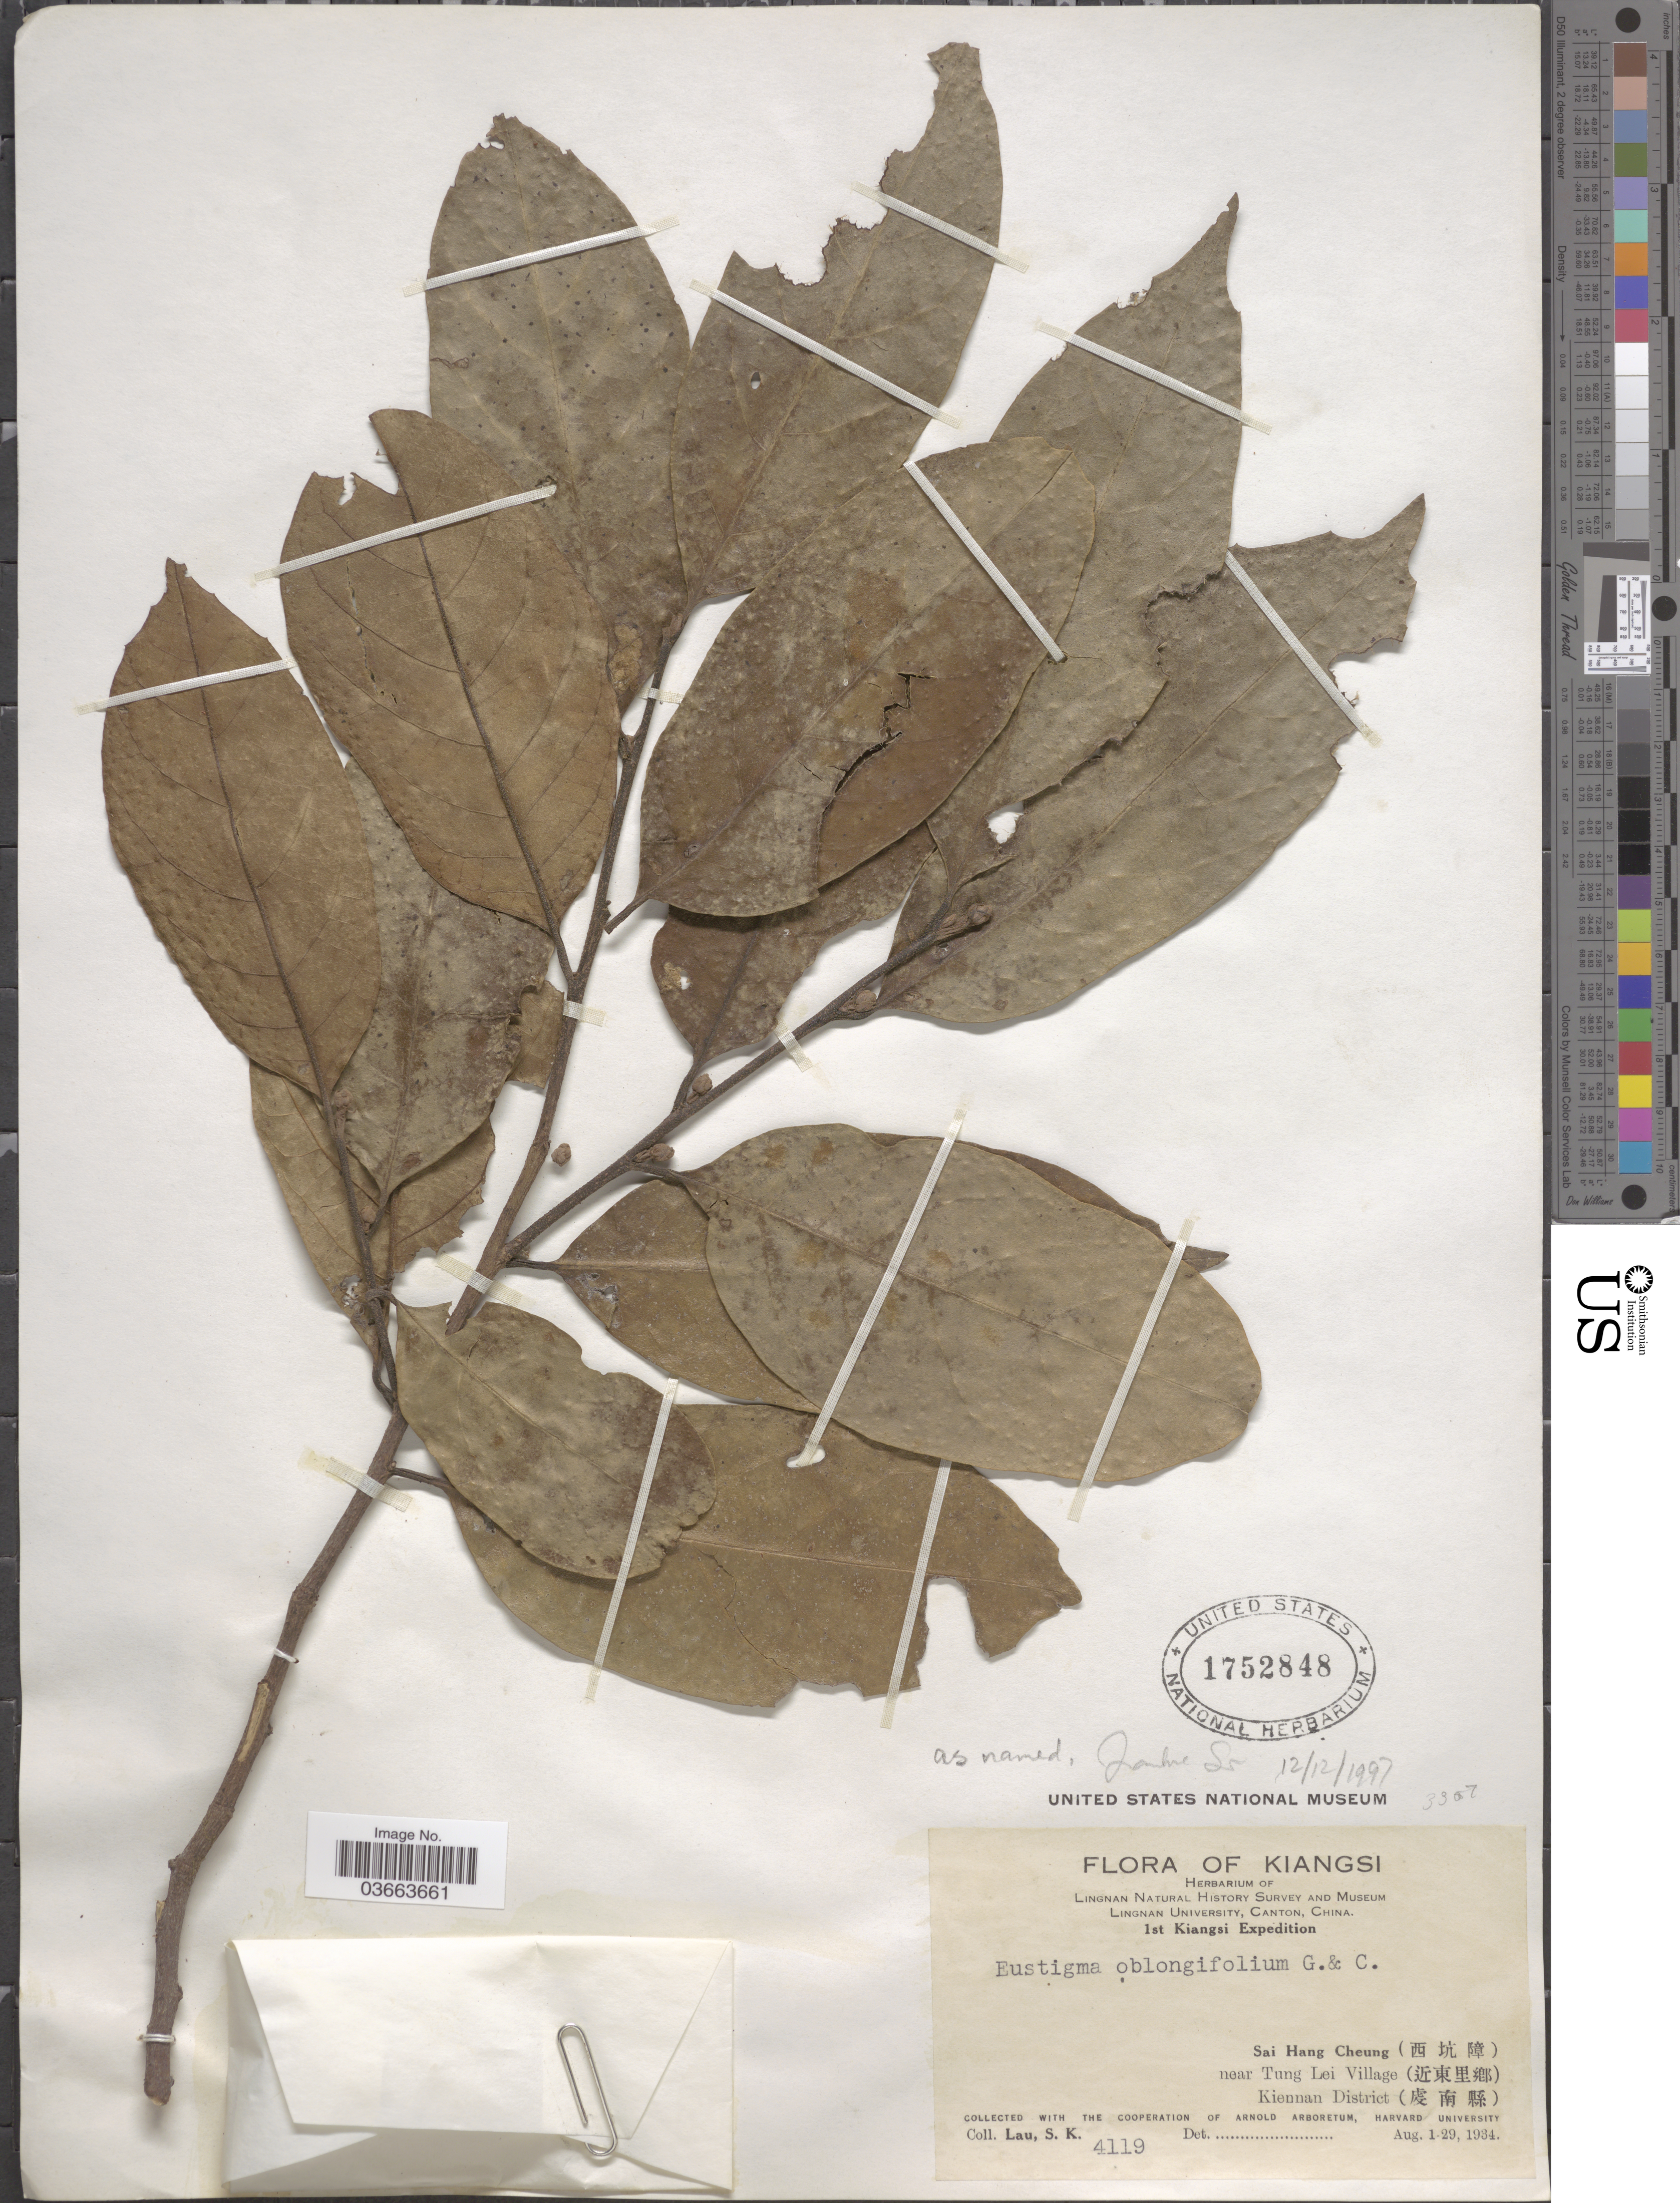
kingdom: Plantae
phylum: Tracheophyta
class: Magnoliopsida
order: Saxifragales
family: Hamamelidaceae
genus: Eustigma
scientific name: Eustigma oblongifolium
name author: Gardner & Champ.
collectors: S. K. Lau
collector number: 4119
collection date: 1934-08-01/1934-08-29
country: China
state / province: Jiangxi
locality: Kiangsi. Sai Hang Cheung (X) near Tung Lei Village (X) Kiennan District (X).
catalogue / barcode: US 1752848